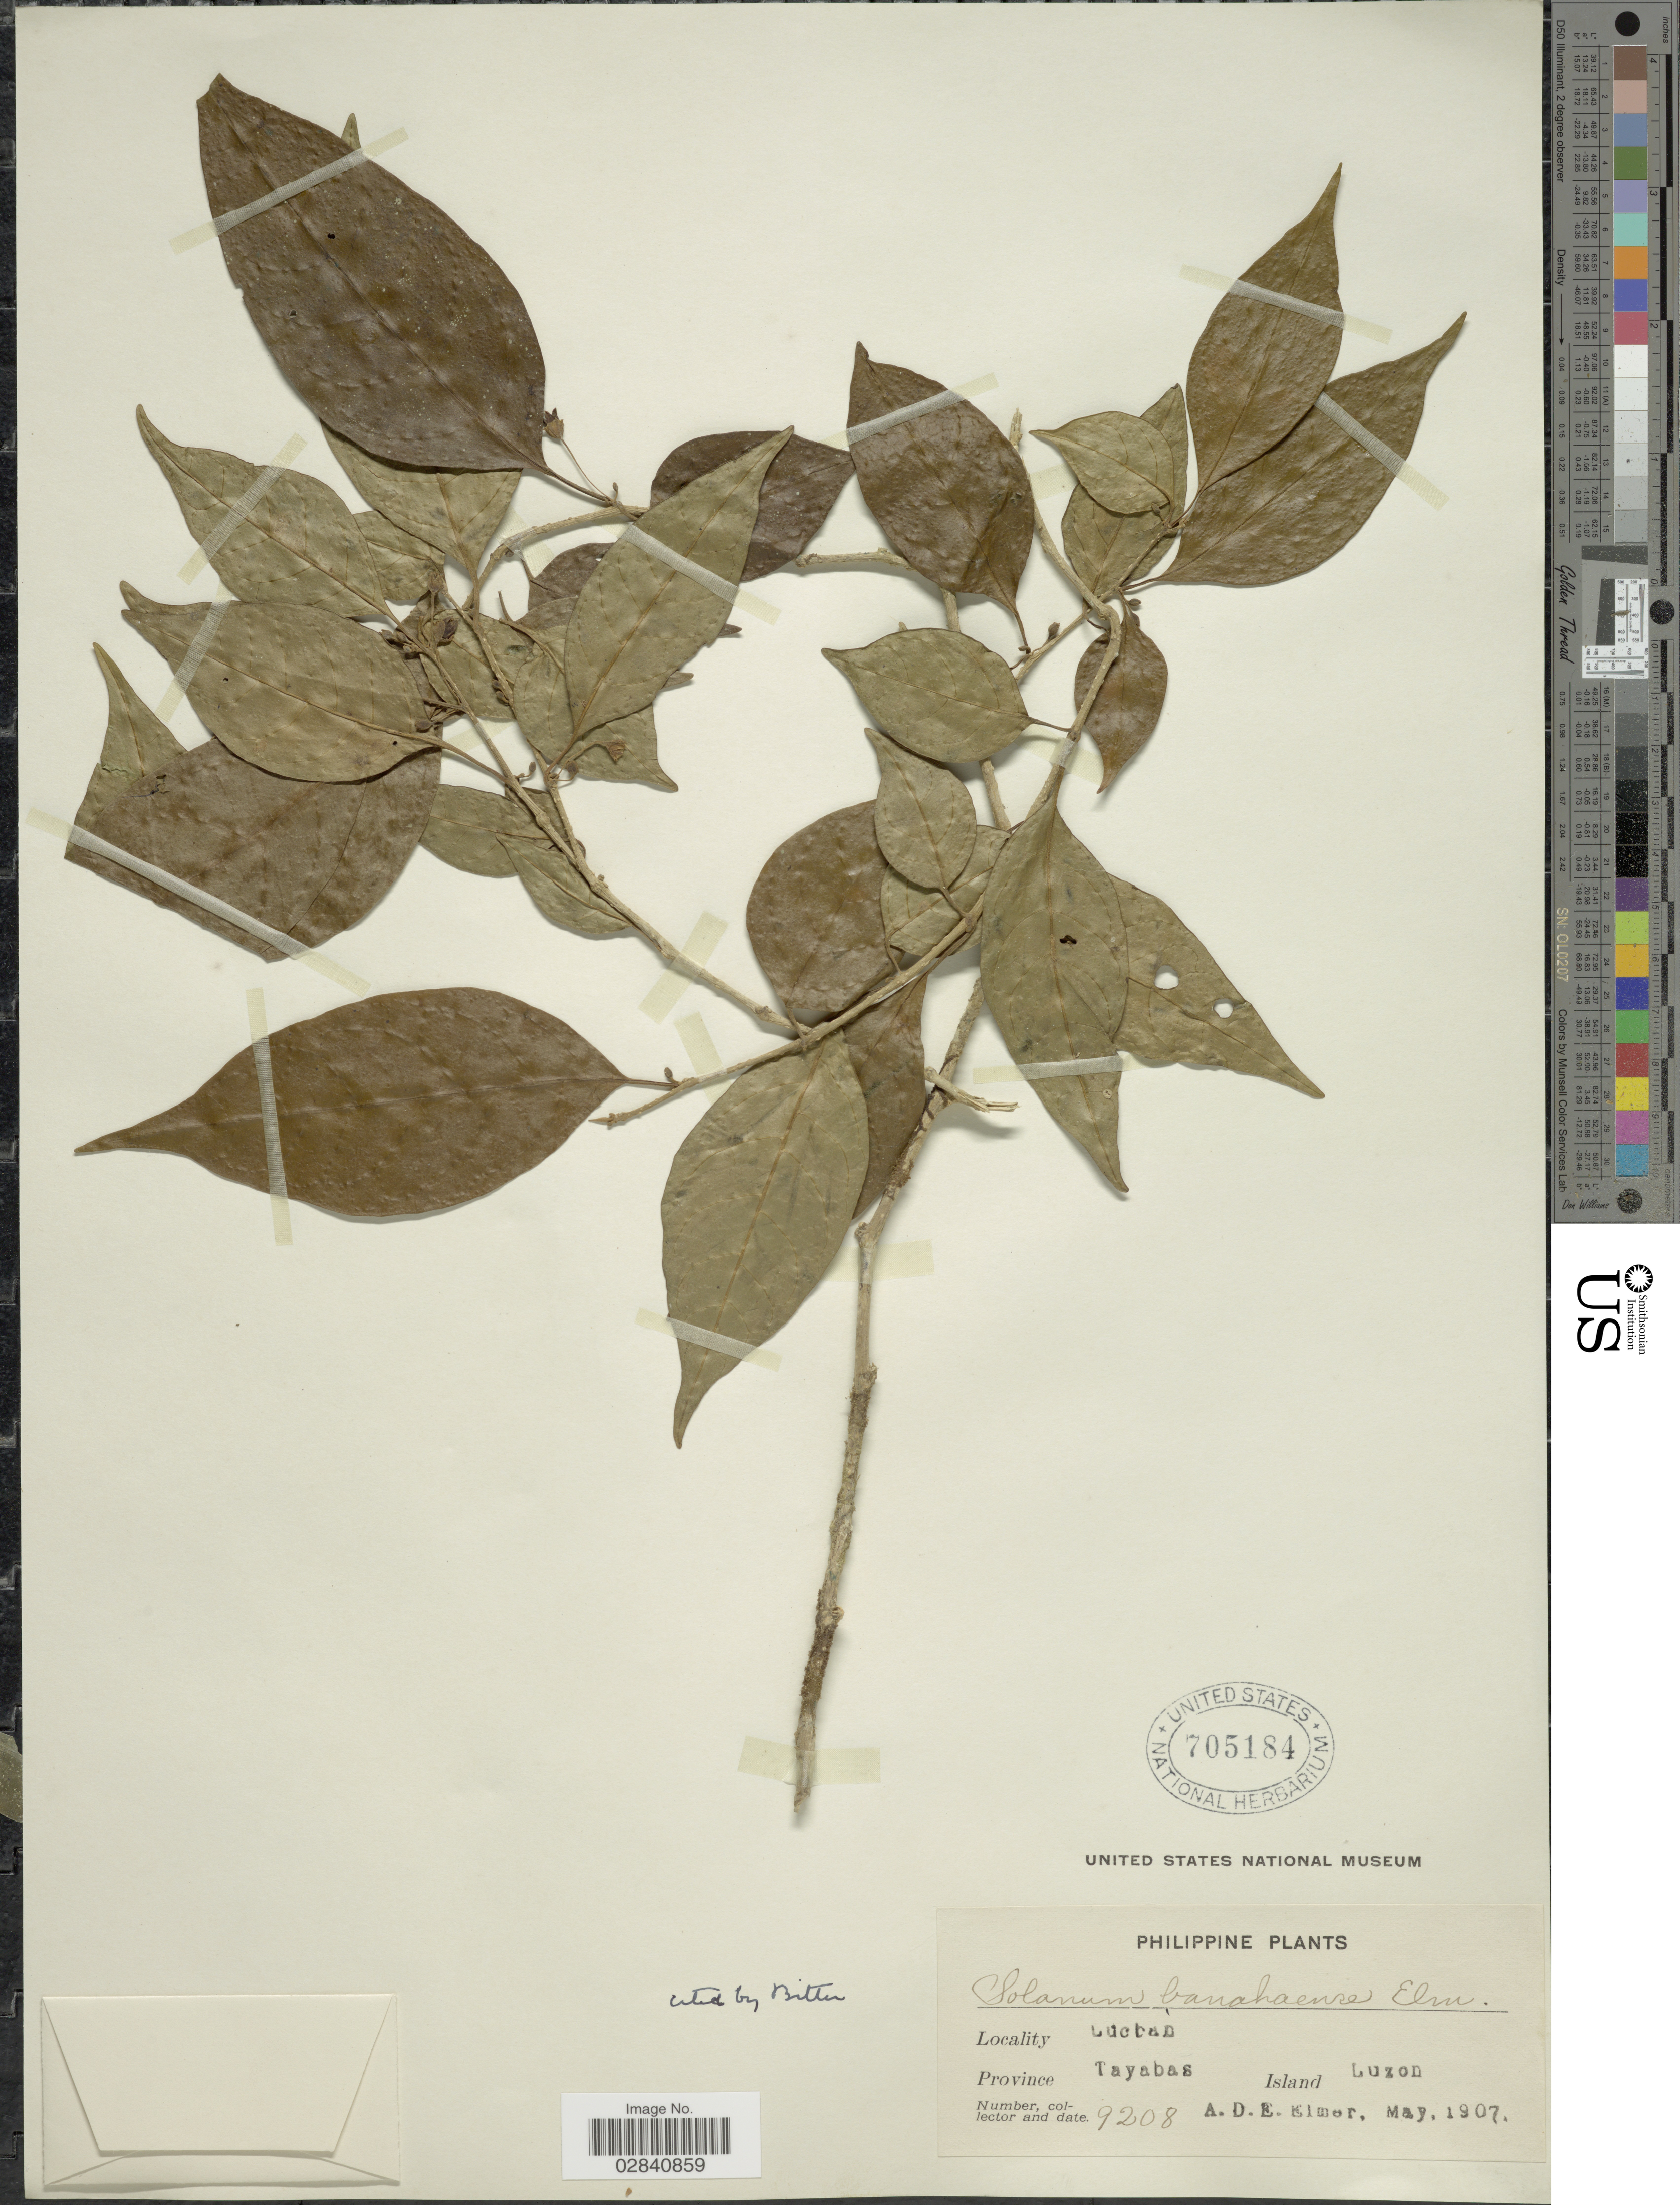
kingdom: Plantae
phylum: Tracheophyta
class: Magnoliopsida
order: Solanales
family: Solanaceae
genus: Lycianthes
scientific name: Lycianthes banahaensis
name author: (Elmer) Bitt.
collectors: A. D. E. Elmer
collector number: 9208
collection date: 1907-05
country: Philippines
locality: Lucban, Province Tayabas, Island Luzon.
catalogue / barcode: US 705184